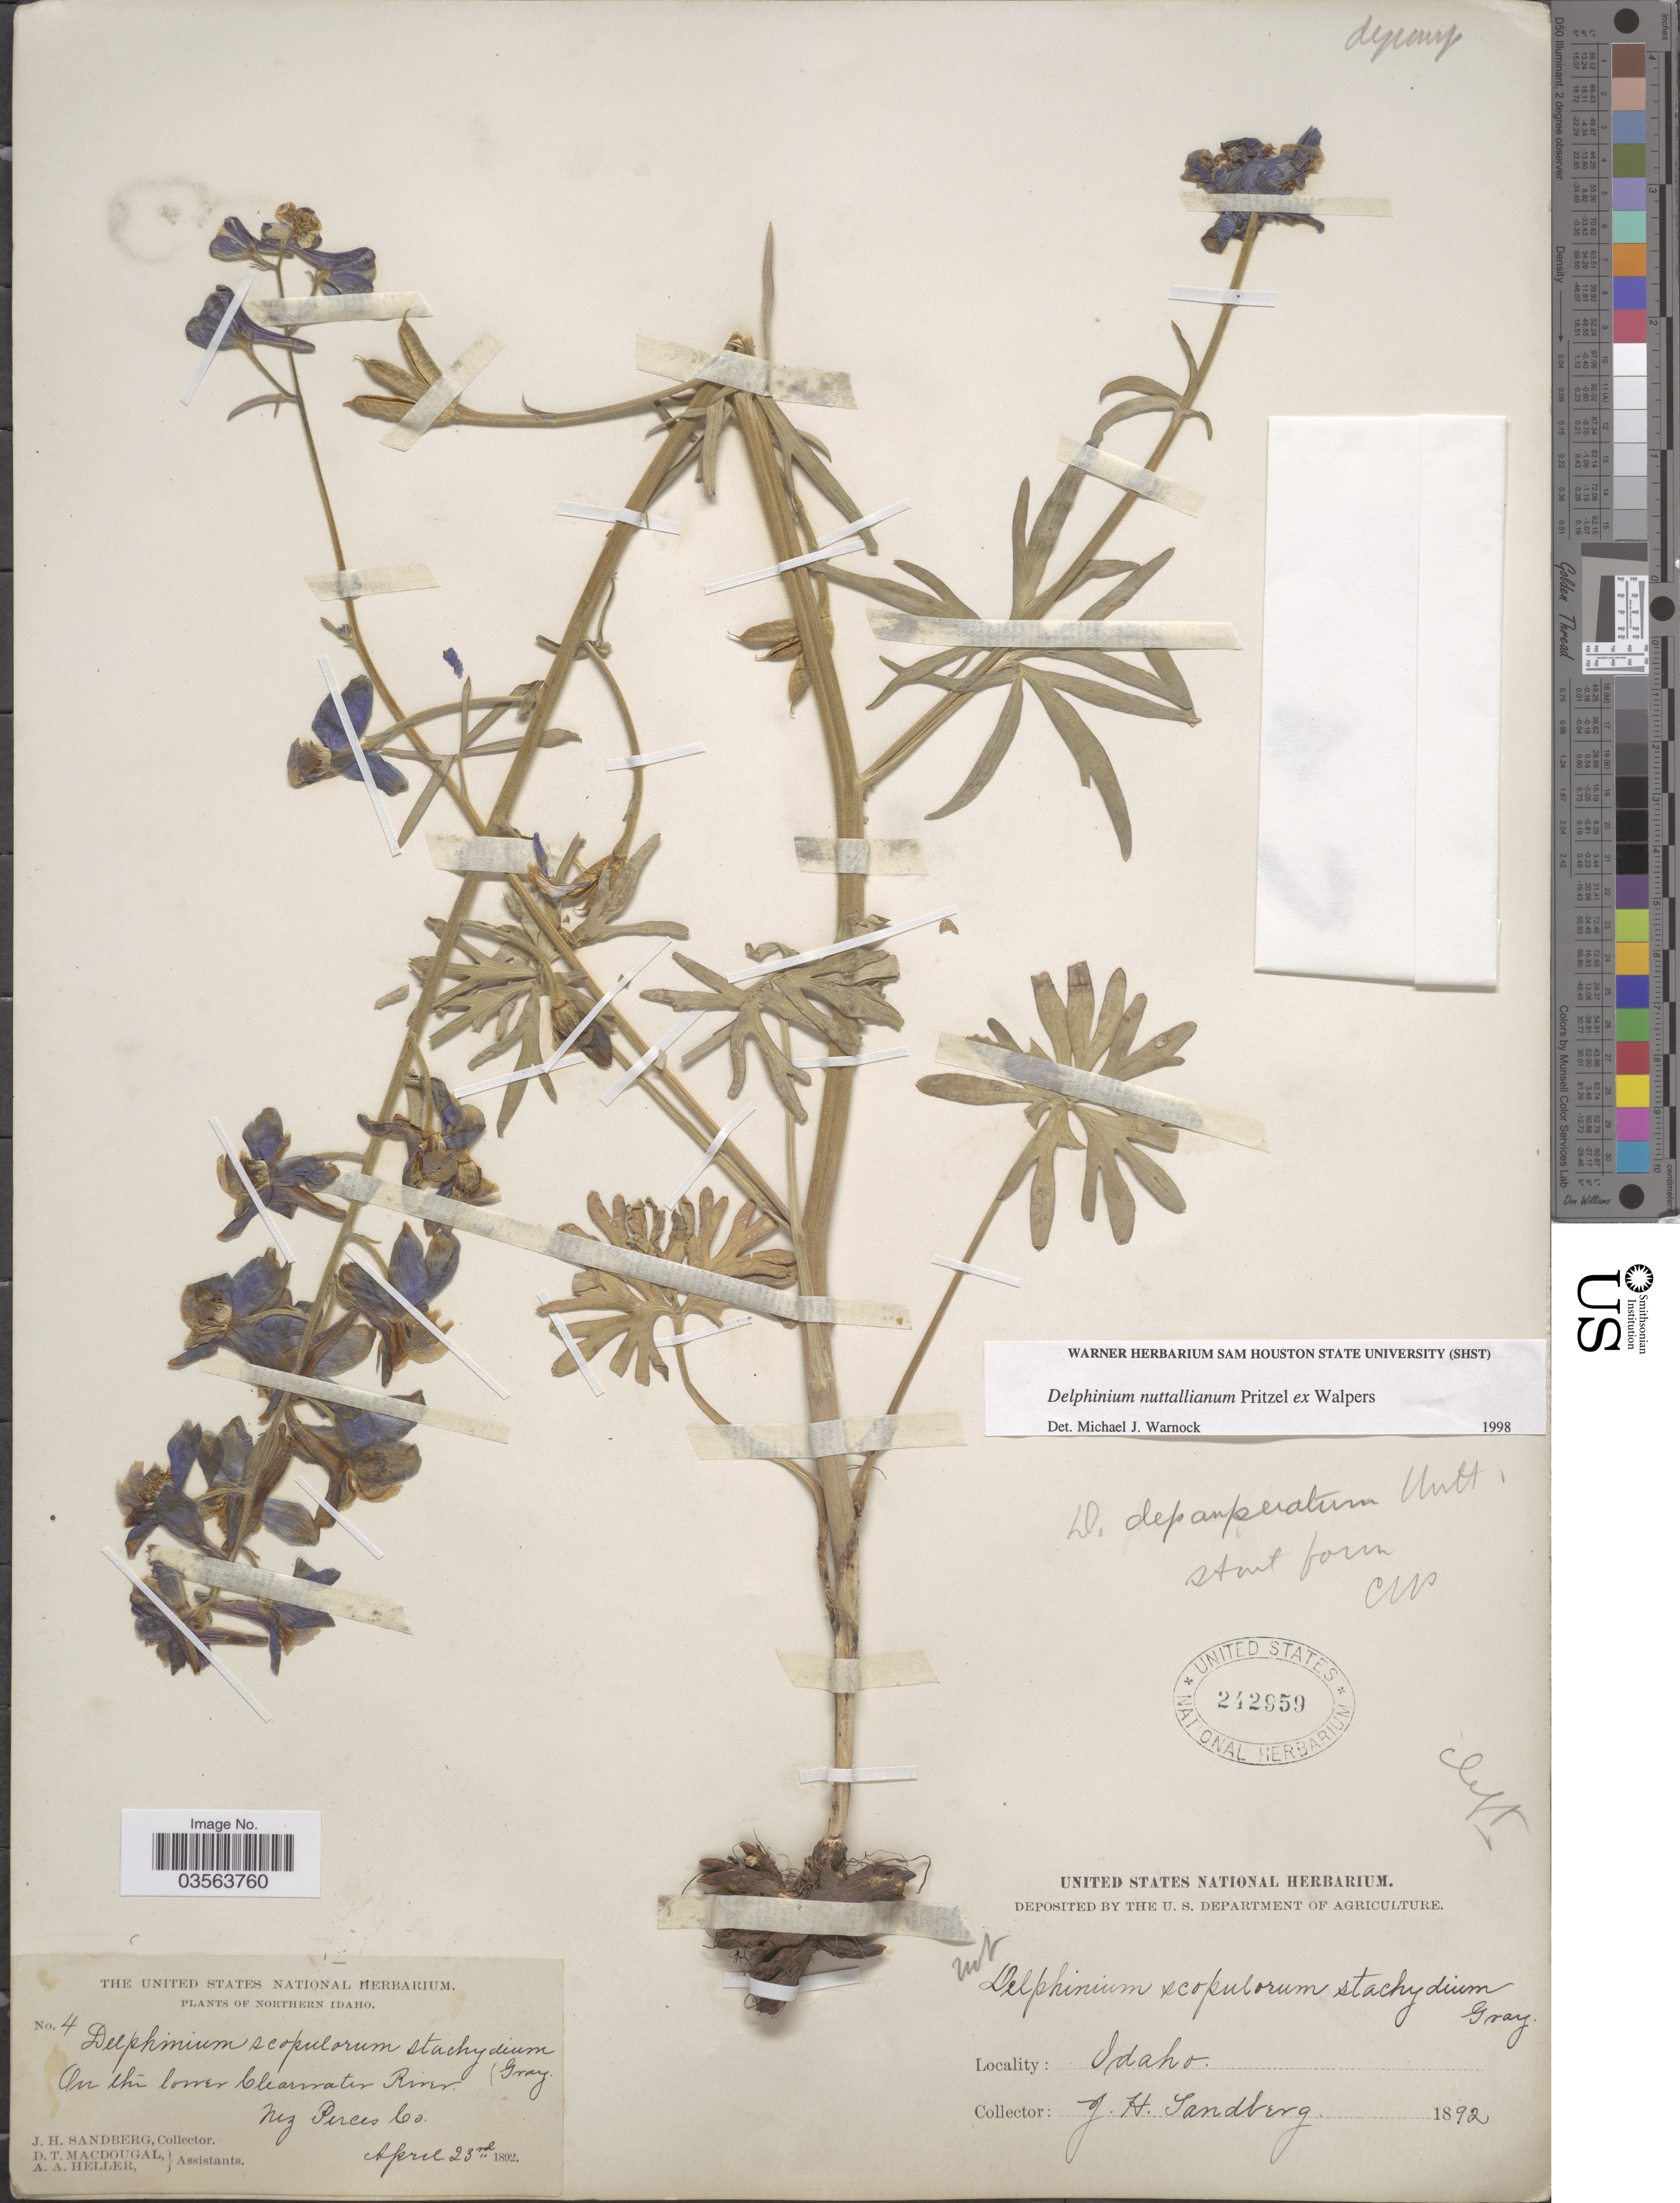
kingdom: Plantae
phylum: Tracheophyta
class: Magnoliopsida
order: Ranunculales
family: Ranunculaceae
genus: Delphinium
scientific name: Delphinium nuttallianum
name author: E. Pritz. ex Walpers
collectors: J. H. Sandberg, D. T. MacDougal & A. A. Heller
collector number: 4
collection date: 1892-04-25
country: United States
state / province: Idaho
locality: Northern Idaho. On the lower Clearwater River. Nez Perces Co.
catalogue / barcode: US 242959